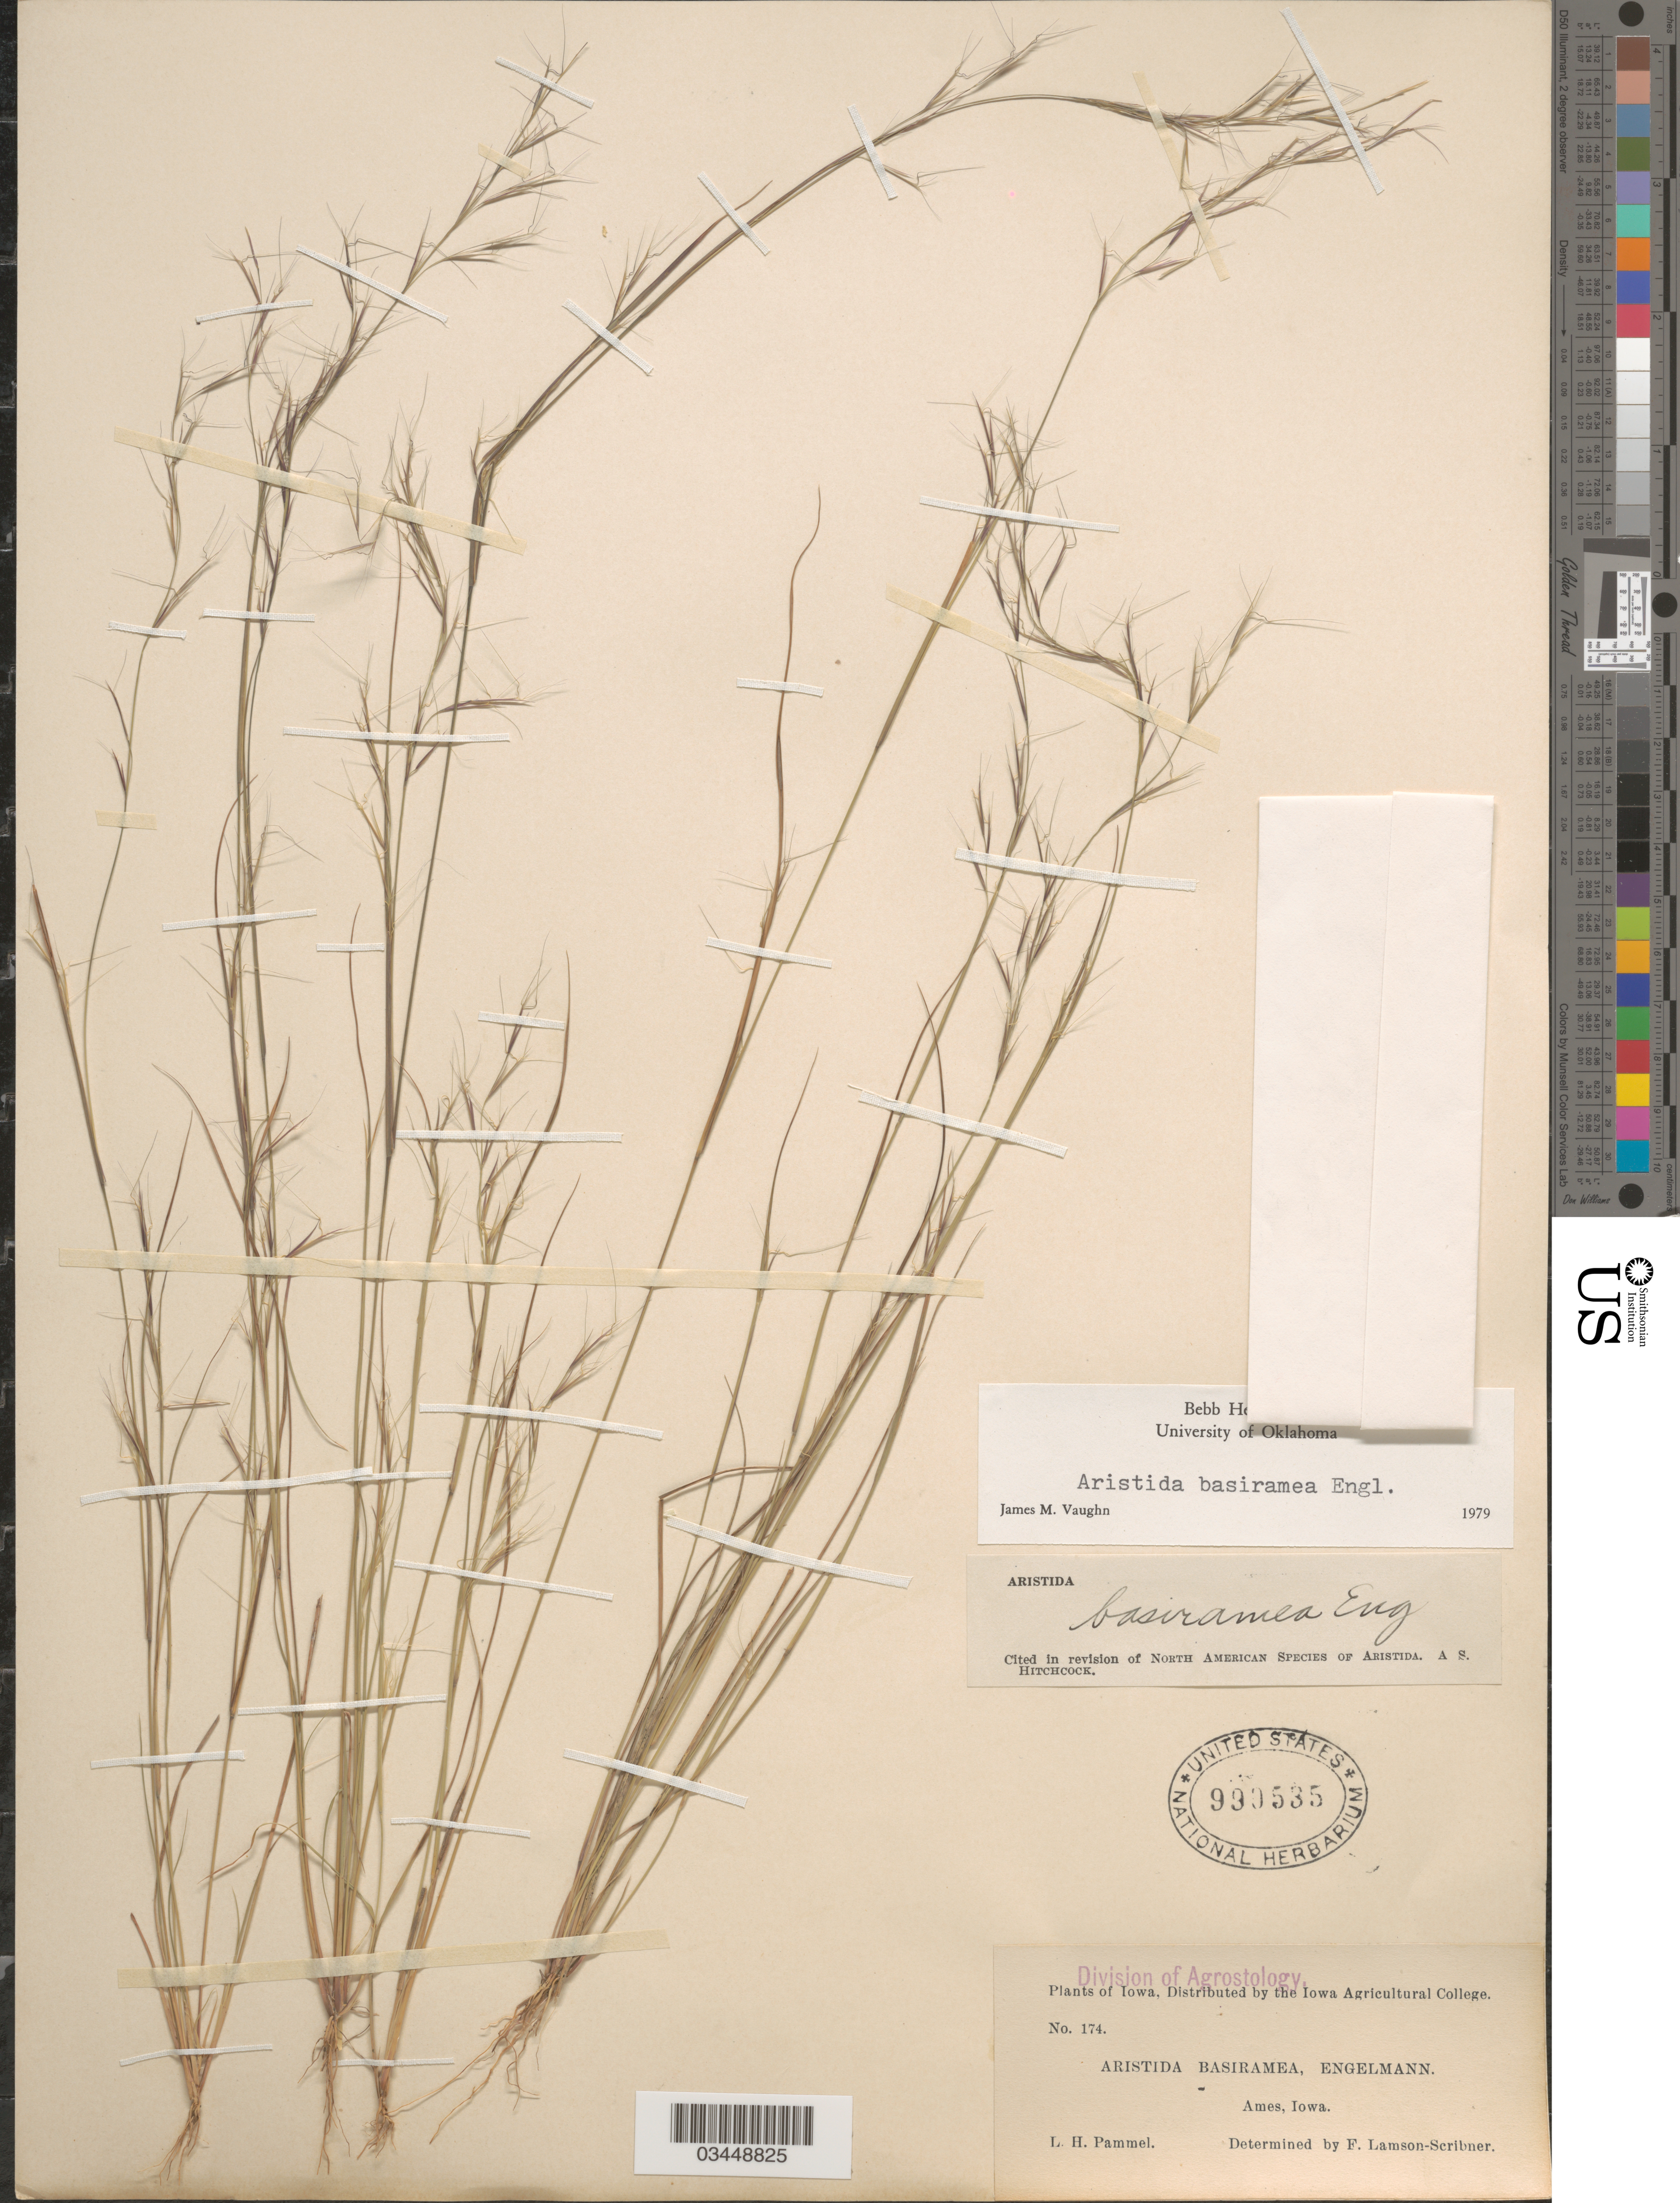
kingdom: Plantae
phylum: Tracheophyta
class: Liliopsida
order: Poales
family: Poaceae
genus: Aristida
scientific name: Aristida basiramea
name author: Engelm. ex Vasey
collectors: L. Pammel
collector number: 174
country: United States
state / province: Iowa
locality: Ames.